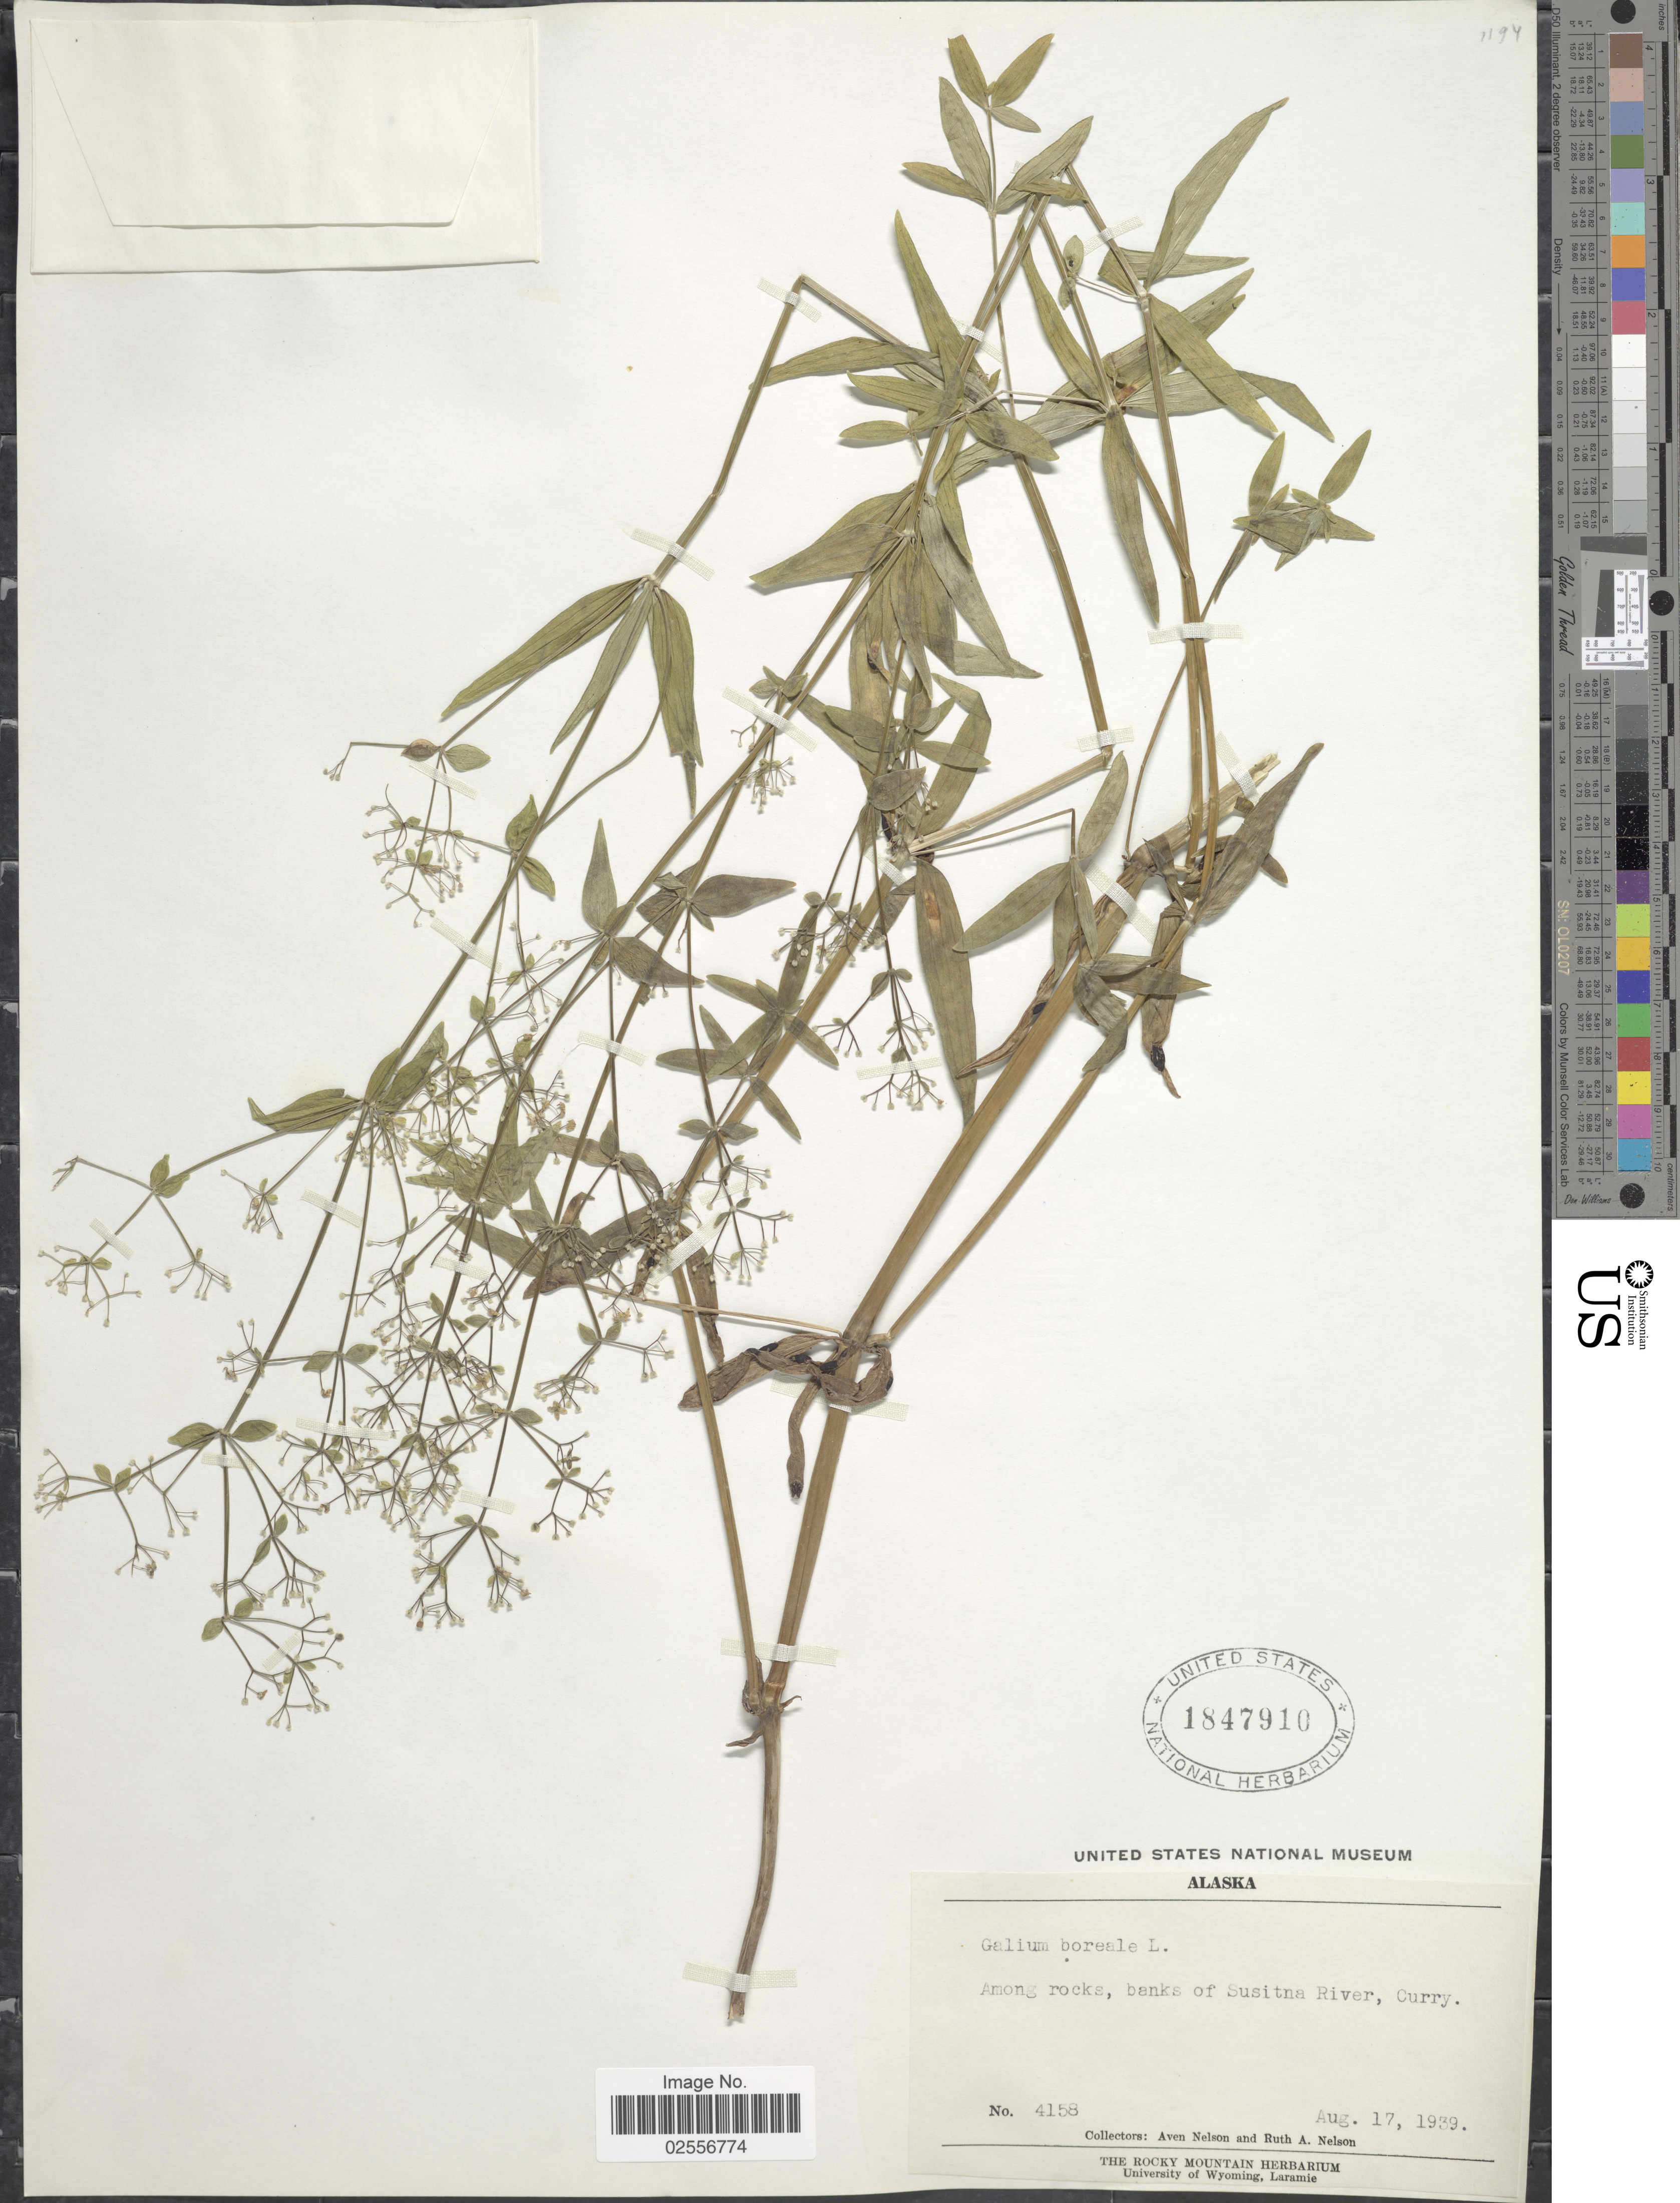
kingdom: Plantae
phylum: Tracheophyta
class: Magnoliopsida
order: Gentianales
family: Rubiaceae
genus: Galium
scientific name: Galium boreale L.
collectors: A. Nelson & R. A. Nelson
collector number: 4158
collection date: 1939-08-17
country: United States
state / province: Alaska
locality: Among rocks, banks of Susitna River, Curry.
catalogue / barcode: US 1847910